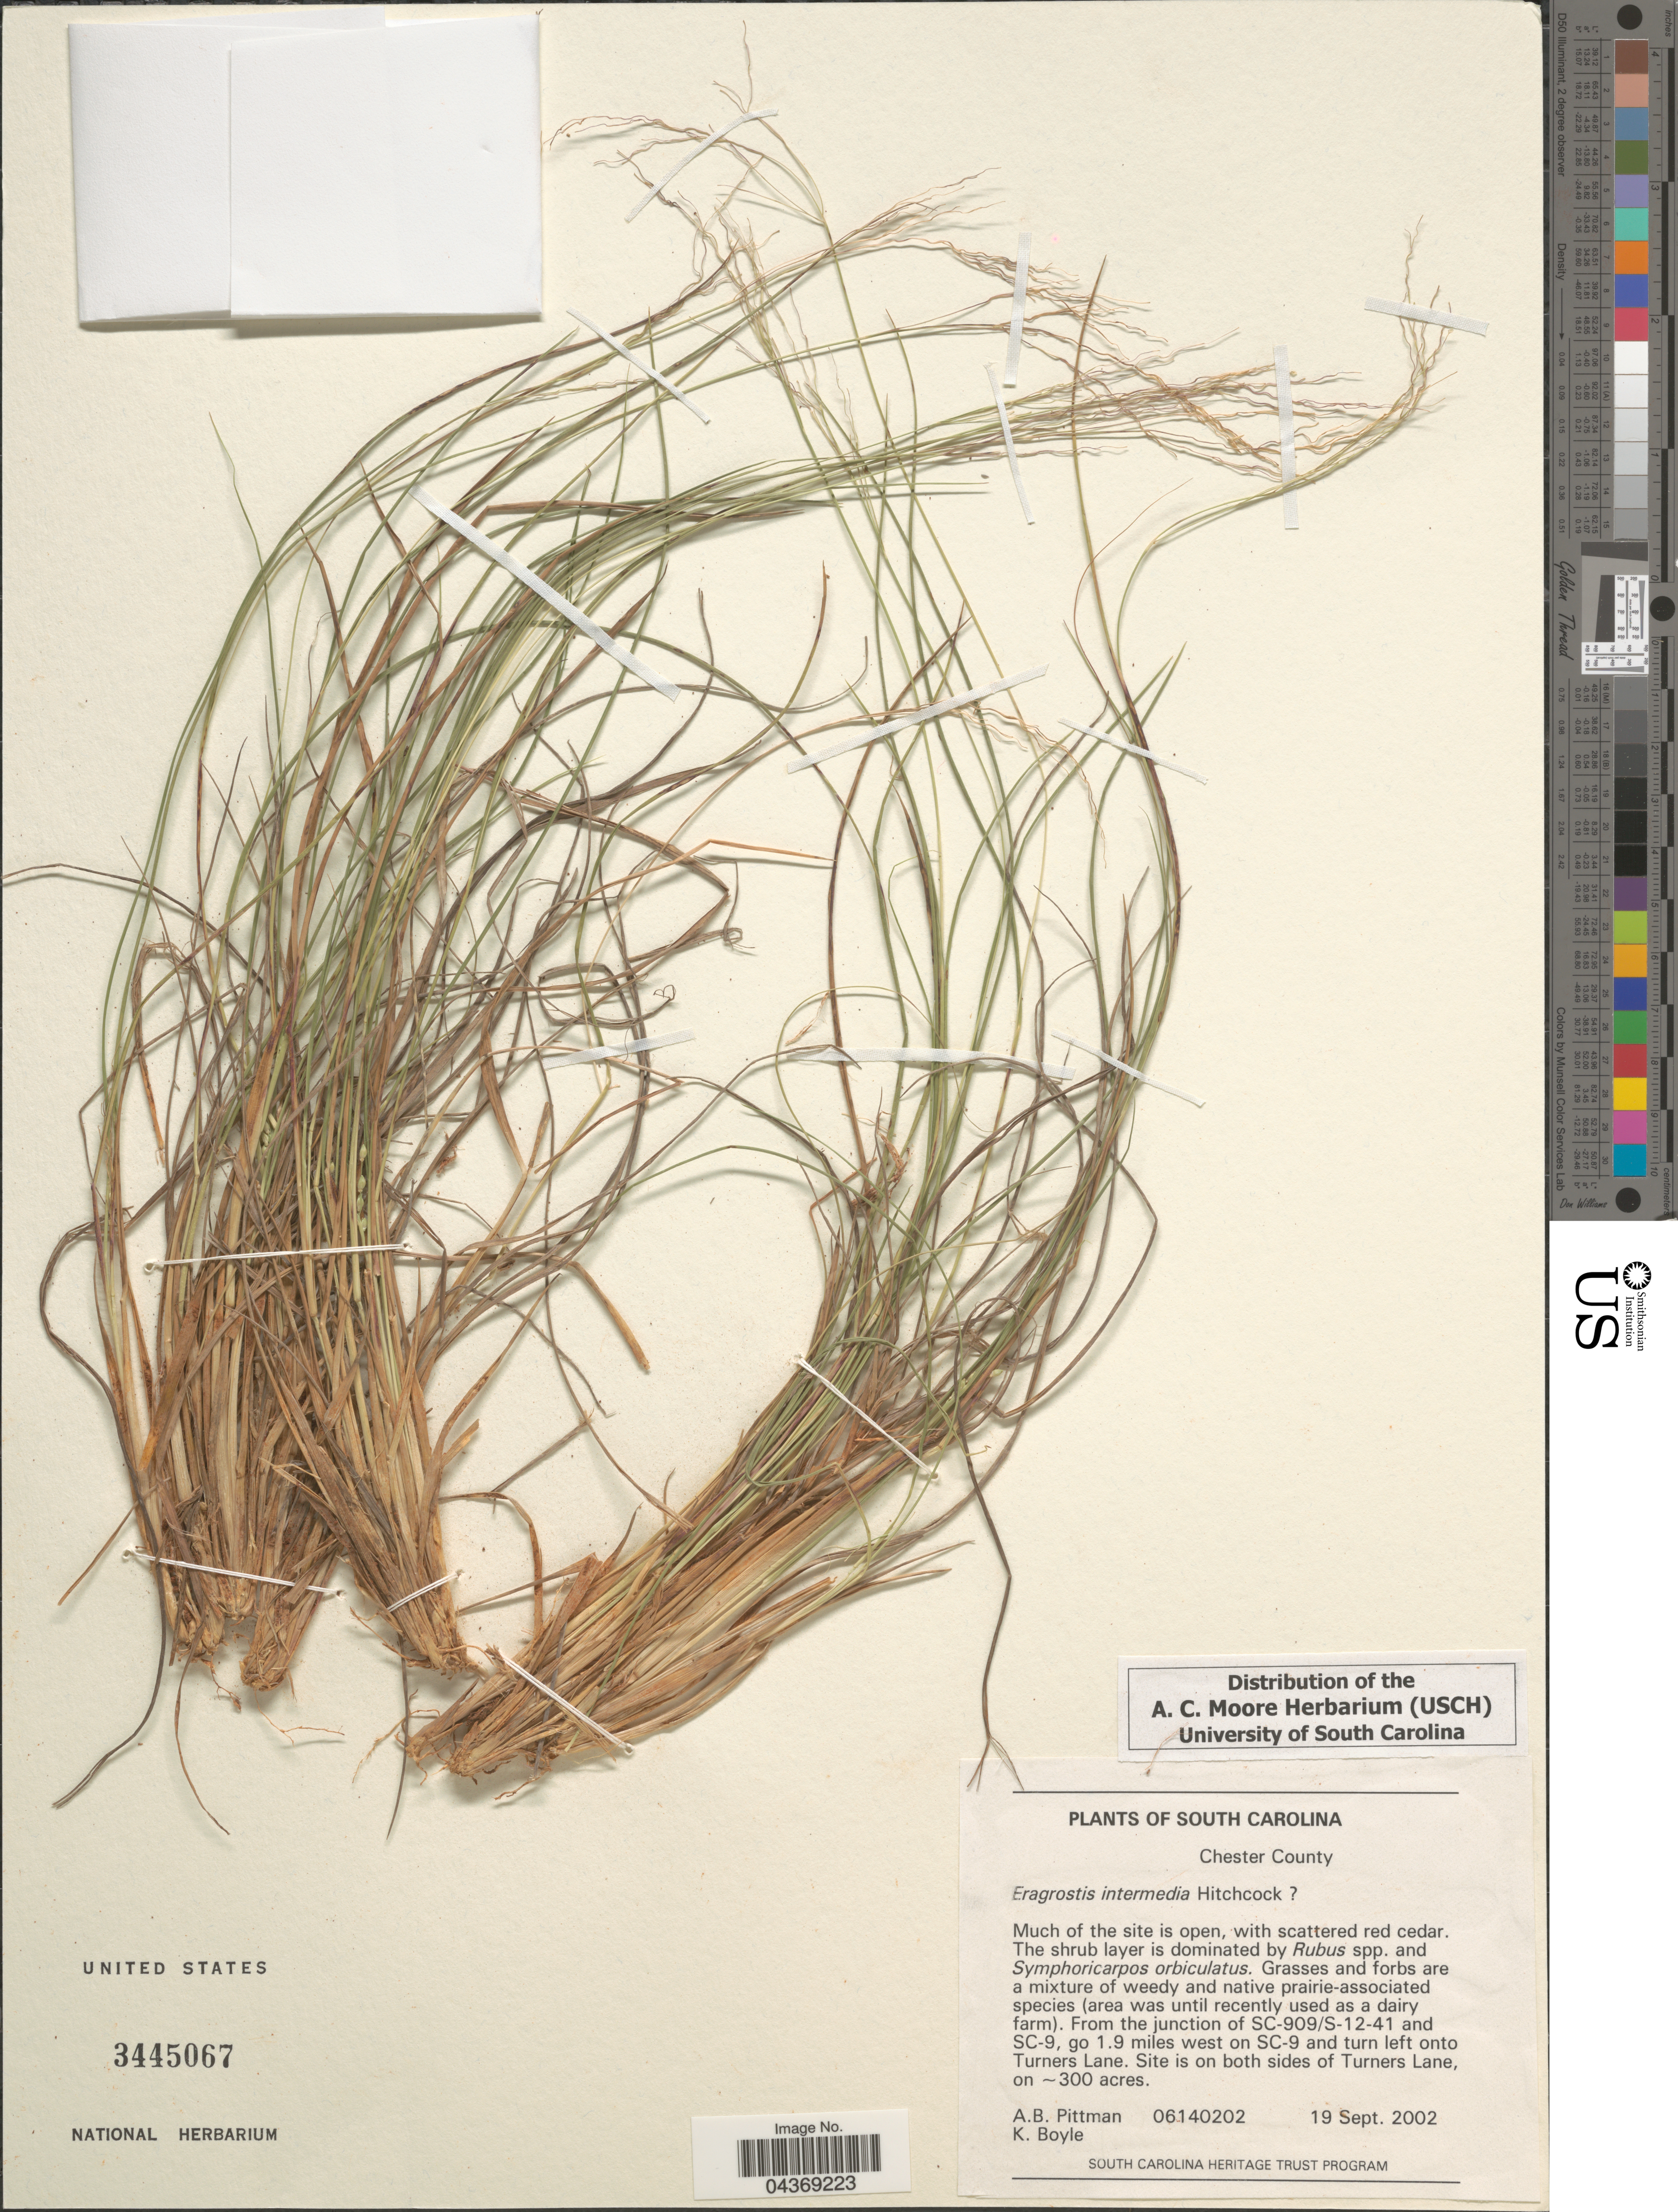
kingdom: Plantae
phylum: Tracheophyta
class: Liliopsida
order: Poales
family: Poaceae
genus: Eragrostis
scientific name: Eragrostis intermedia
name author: Hitchc.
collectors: A. B. Pittman & K. Boyle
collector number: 06140202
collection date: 2002-09-19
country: United States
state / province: South Carolina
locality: Chester County. From the junction of SC-909/S-12-41 and SC-9, go 1.9 miles west on SC-9 and turn left onto Turners Lane. Site is on both sides of Turners Lane on ~300 acres.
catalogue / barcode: US 3445067